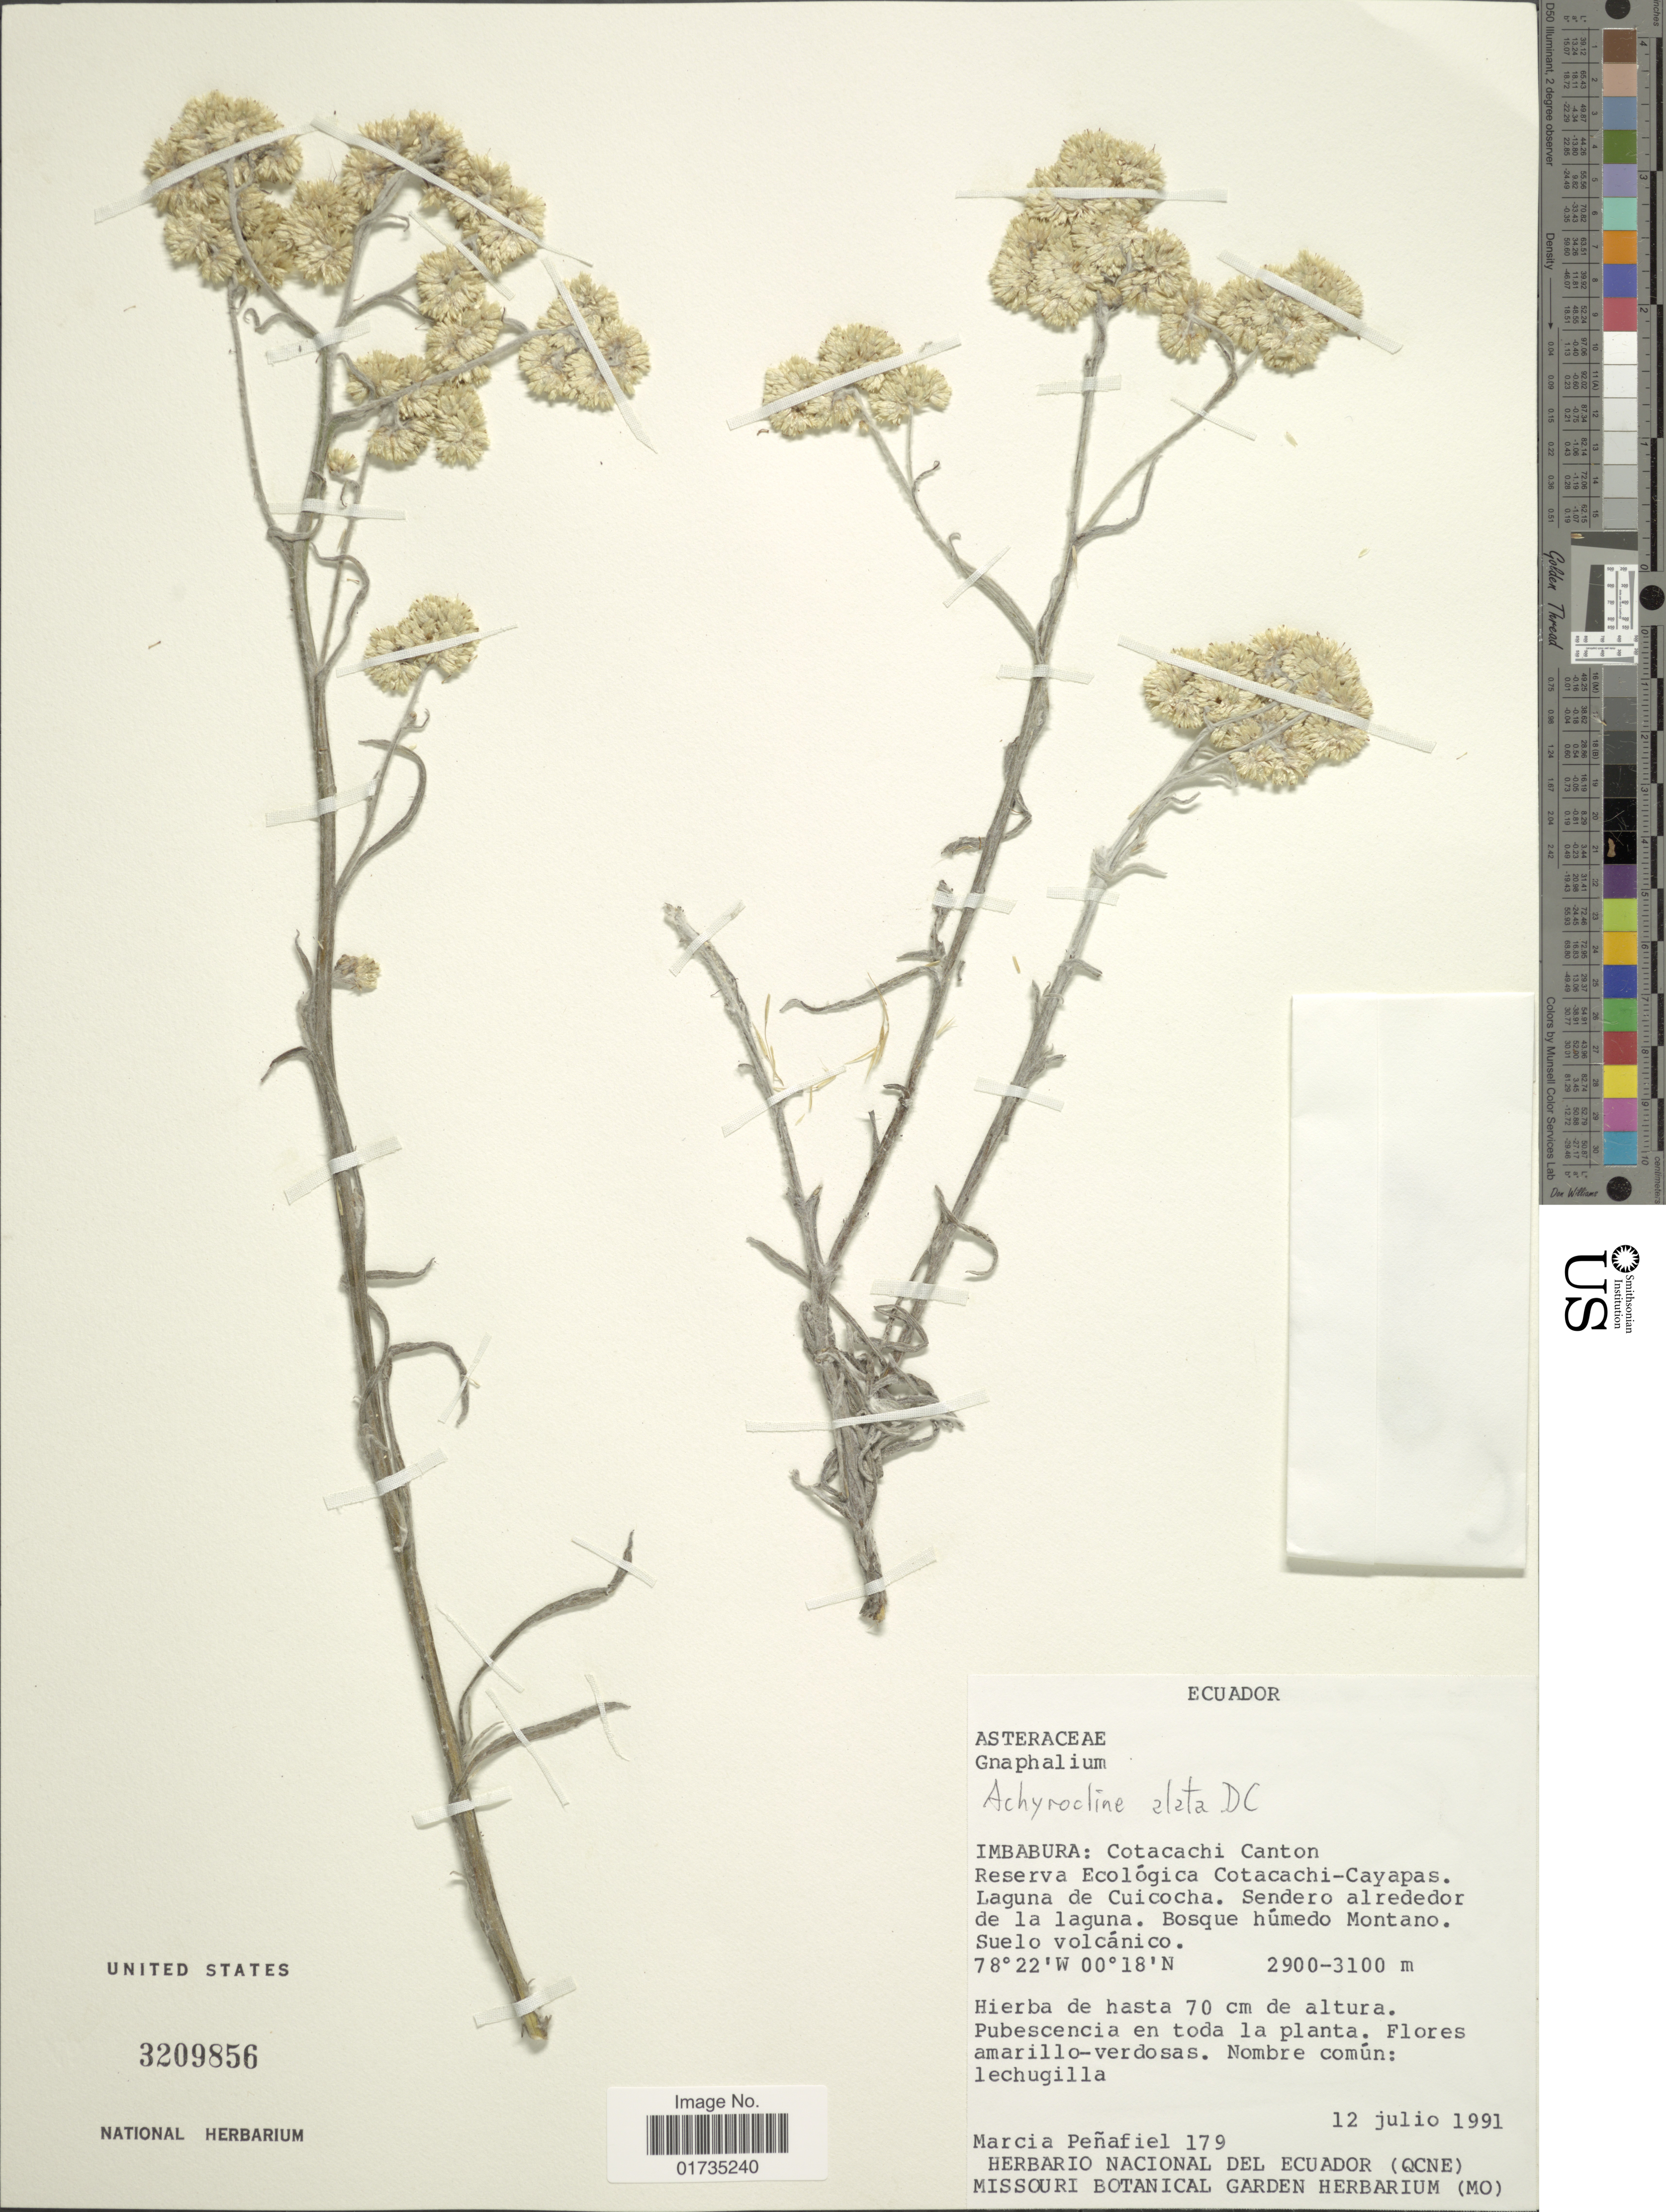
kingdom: Plantae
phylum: Tracheophyta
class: Magnoliopsida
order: Asterales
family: Asteraceae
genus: Achyrocline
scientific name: Achyrocline alata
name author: (Kunth) DC.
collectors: M. Penafiel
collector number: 179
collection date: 1991-07-12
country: Ecuador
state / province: Imbabura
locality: Ecuador. Imbabura: Cotacachi Canton. Reserva Ecologica Cotacachi-Cayapas. Laguna de Cuicocha.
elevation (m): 2900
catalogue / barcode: US 3209856